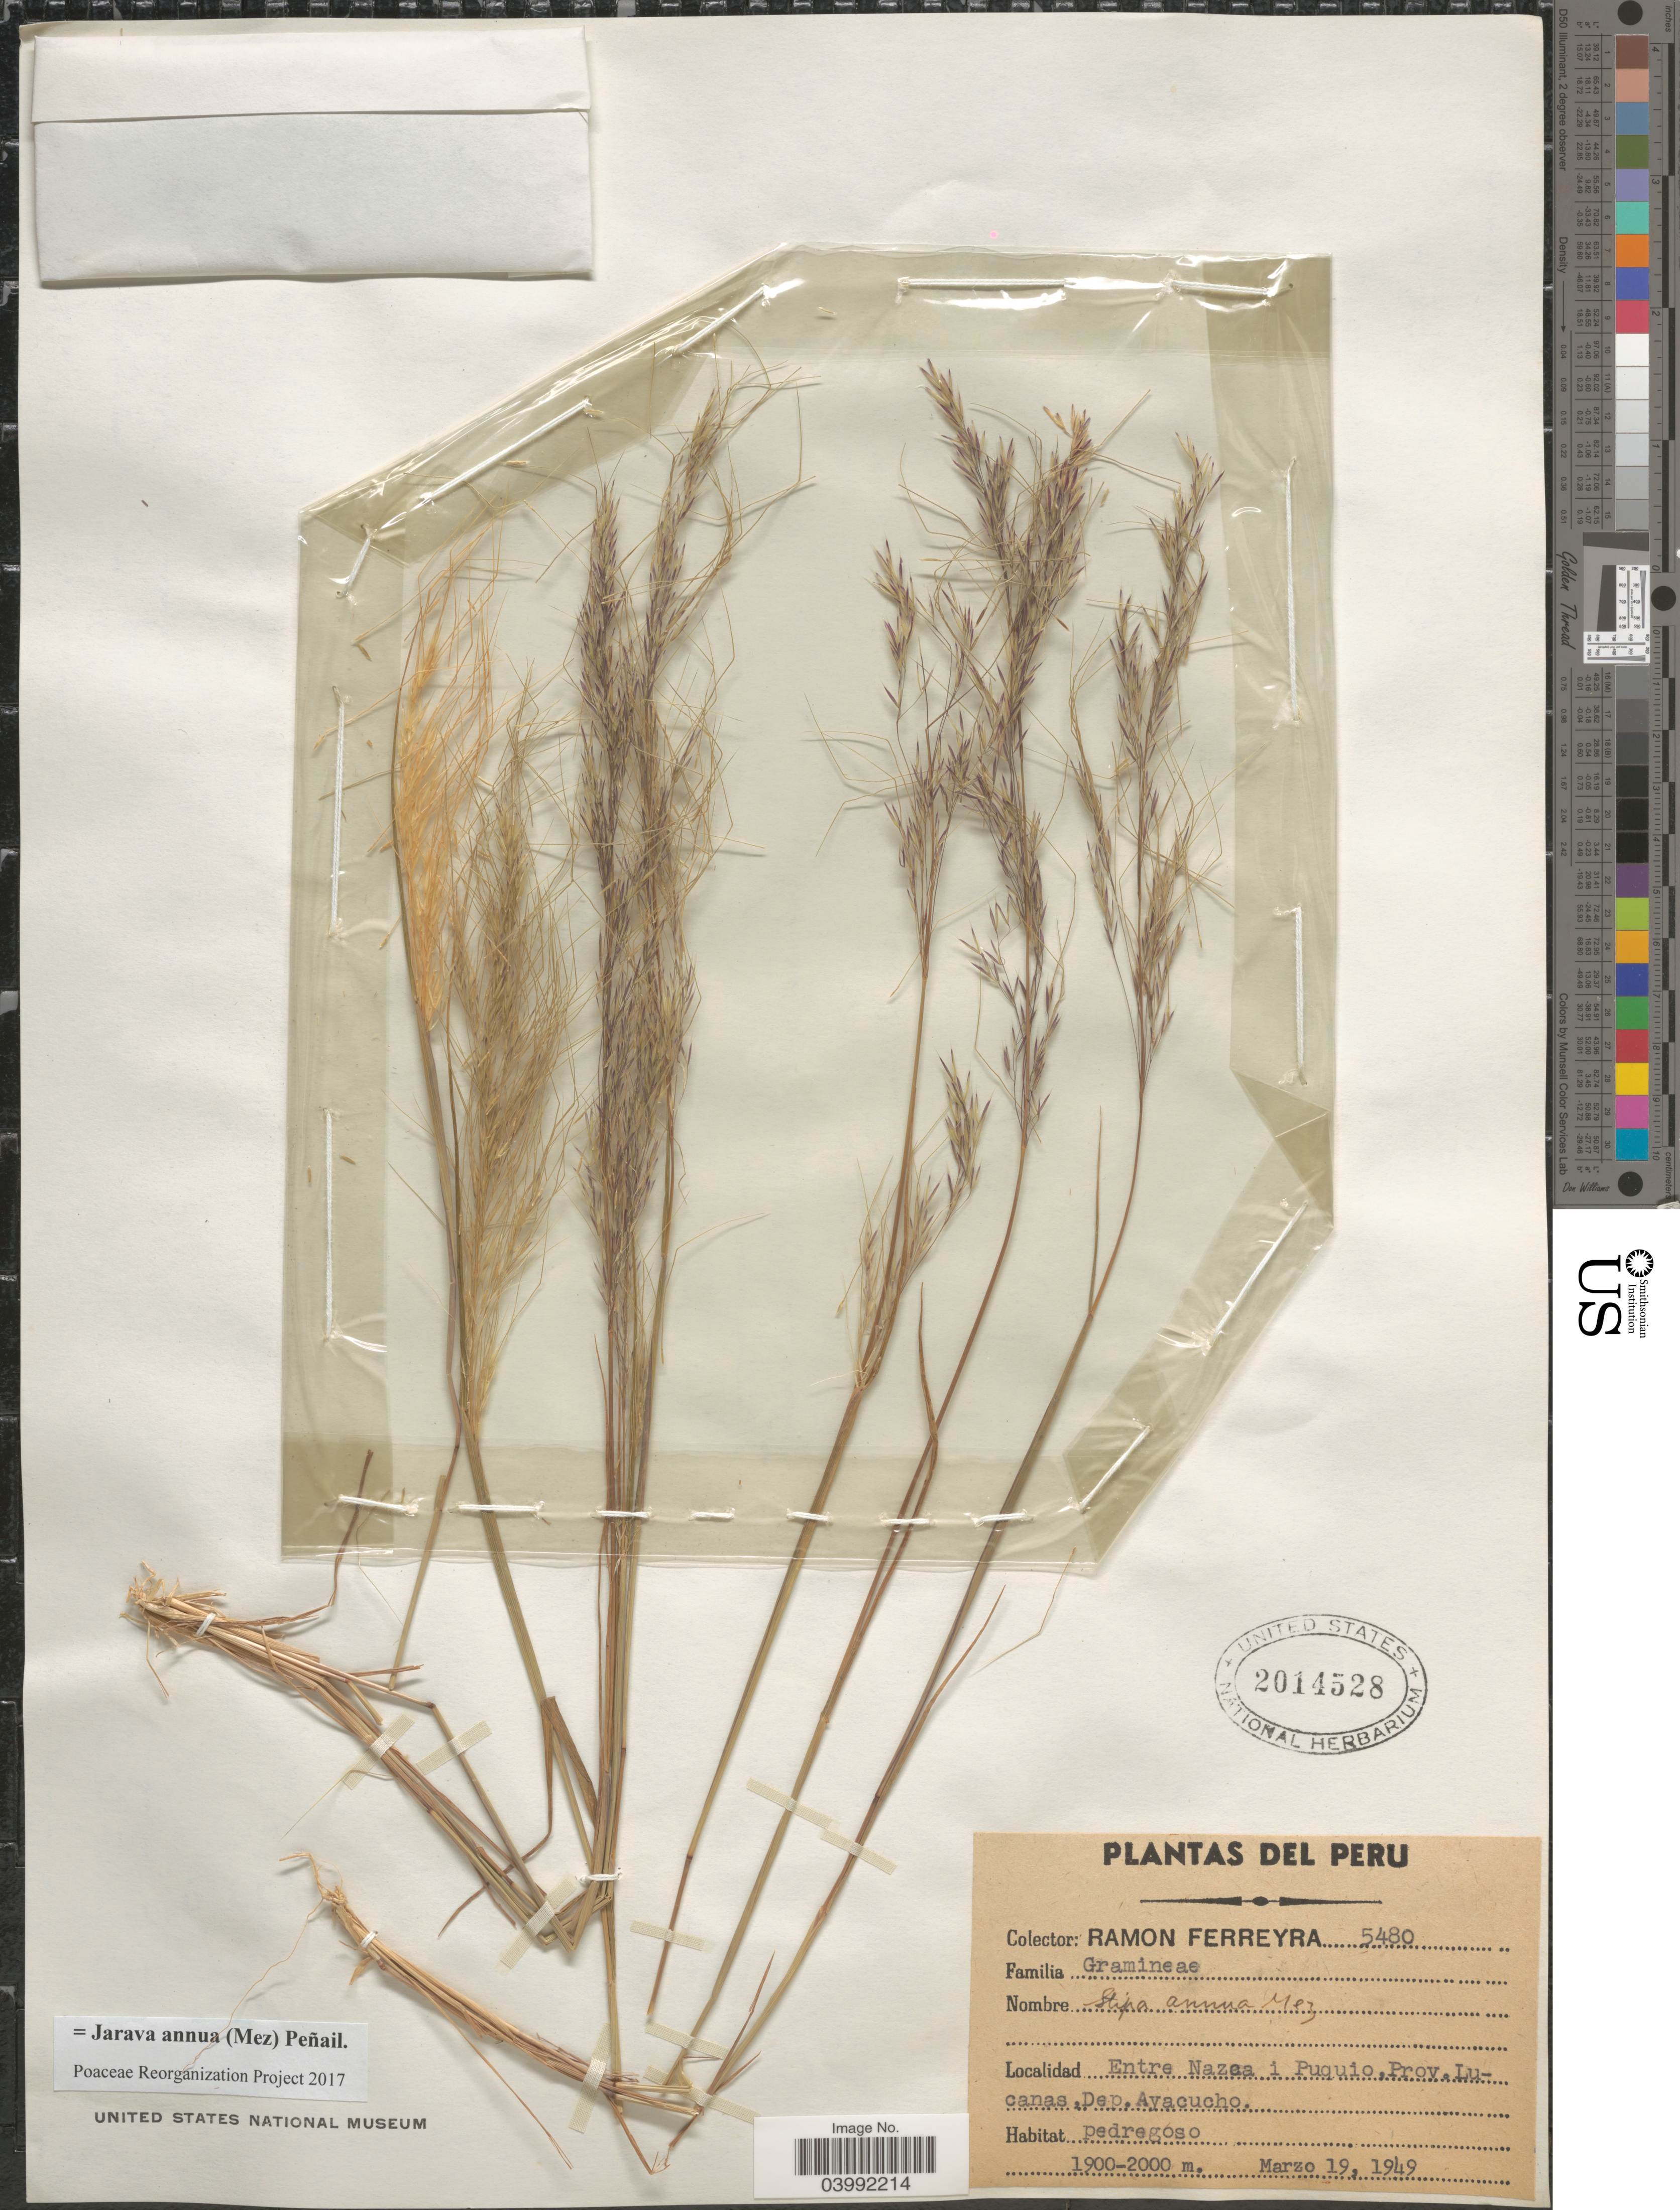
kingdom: Plantae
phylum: Tracheophyta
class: Liliopsida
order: Poales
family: Poaceae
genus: Jarava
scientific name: Jarava annua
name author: Mez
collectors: R. A. Ferreyra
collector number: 5480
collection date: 1949-03-19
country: Peru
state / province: Ayacucho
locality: Entre Nazca i Puquio. Prov. Lucanas. Dep. Ayacucho.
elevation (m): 1900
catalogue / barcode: US 2014528